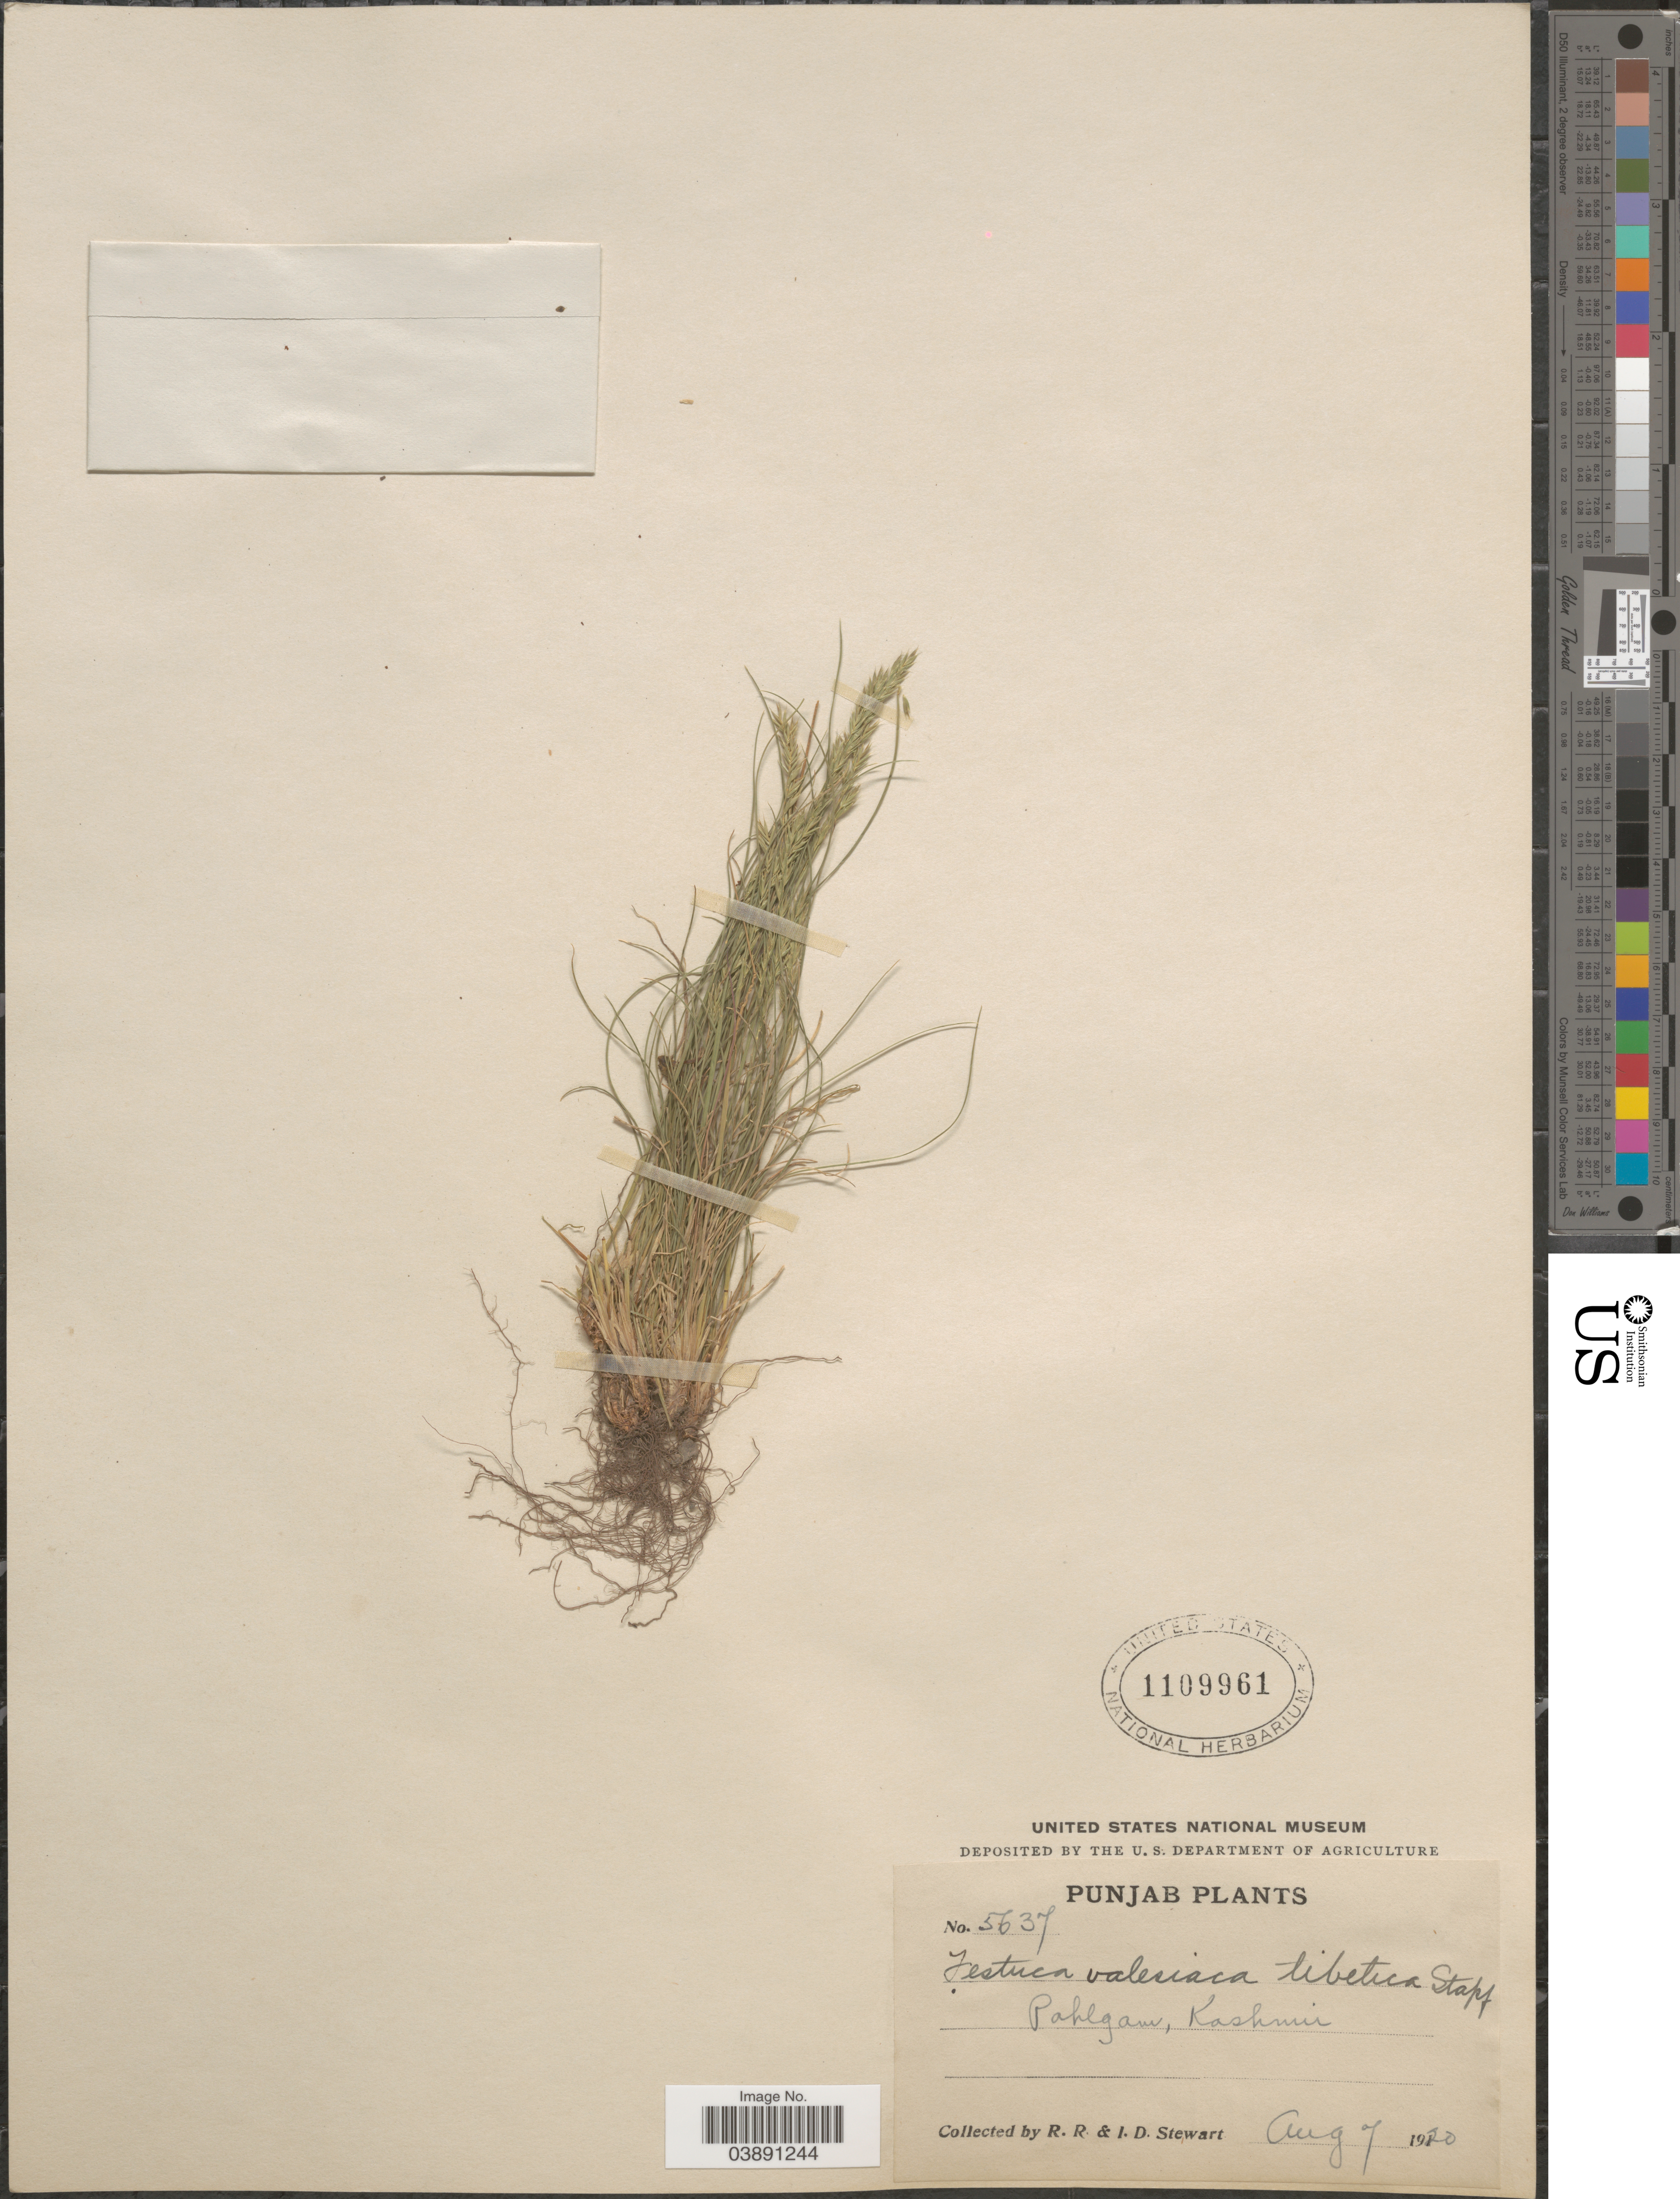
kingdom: Plantae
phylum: Tracheophyta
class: Liliopsida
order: Poales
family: Poaceae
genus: Festuca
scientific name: Festuca valesiaca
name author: Schleich. ex Gaudin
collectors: R. Stewart & I. Stewart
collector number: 5637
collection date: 1920-08-07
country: India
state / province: Jammu and Kashmir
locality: Pahlgam, Kashmir.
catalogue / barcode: US 1109961